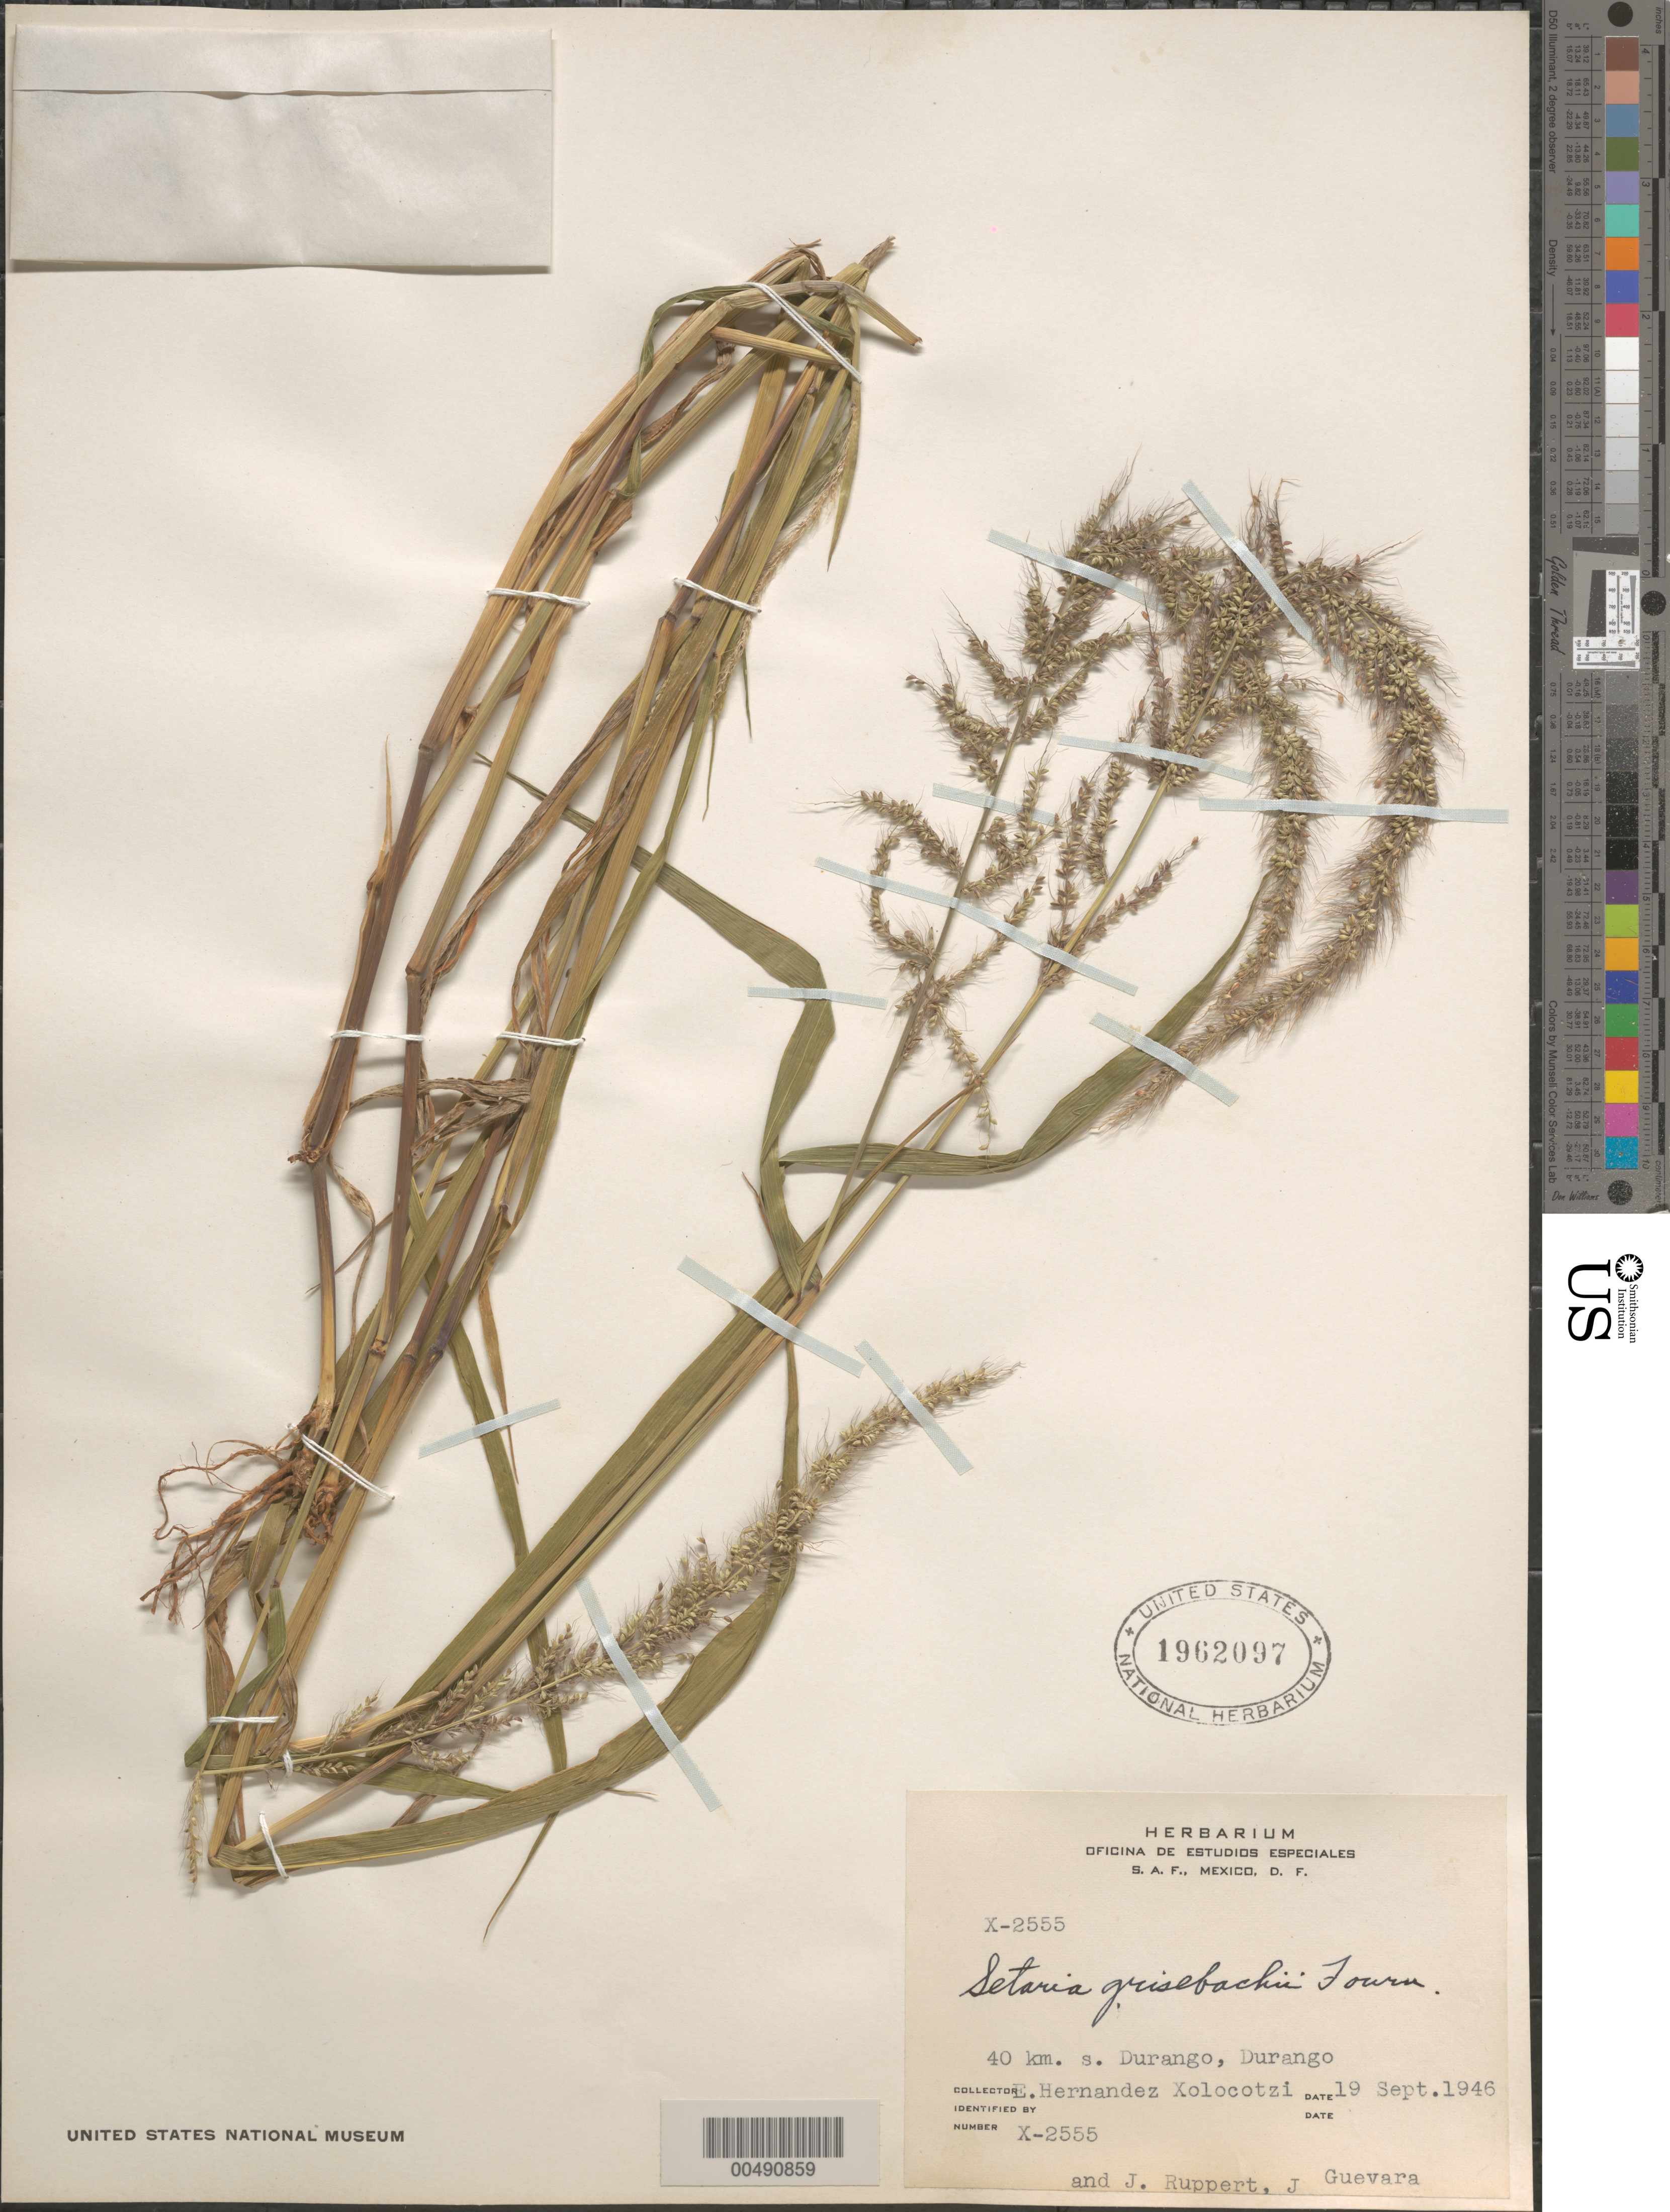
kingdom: Plantae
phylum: Tracheophyta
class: Liliopsida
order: Poales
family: Poaceae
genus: Setaria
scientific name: Setaria grisebachii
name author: E. Fourn.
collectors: E. I. Hernández-X., J. Ruppert & J. Guevara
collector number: X-2555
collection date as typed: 19 Sep 1946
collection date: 1946-09-19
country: Mexico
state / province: Durango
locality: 40 km S of Durango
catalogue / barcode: US 1962097